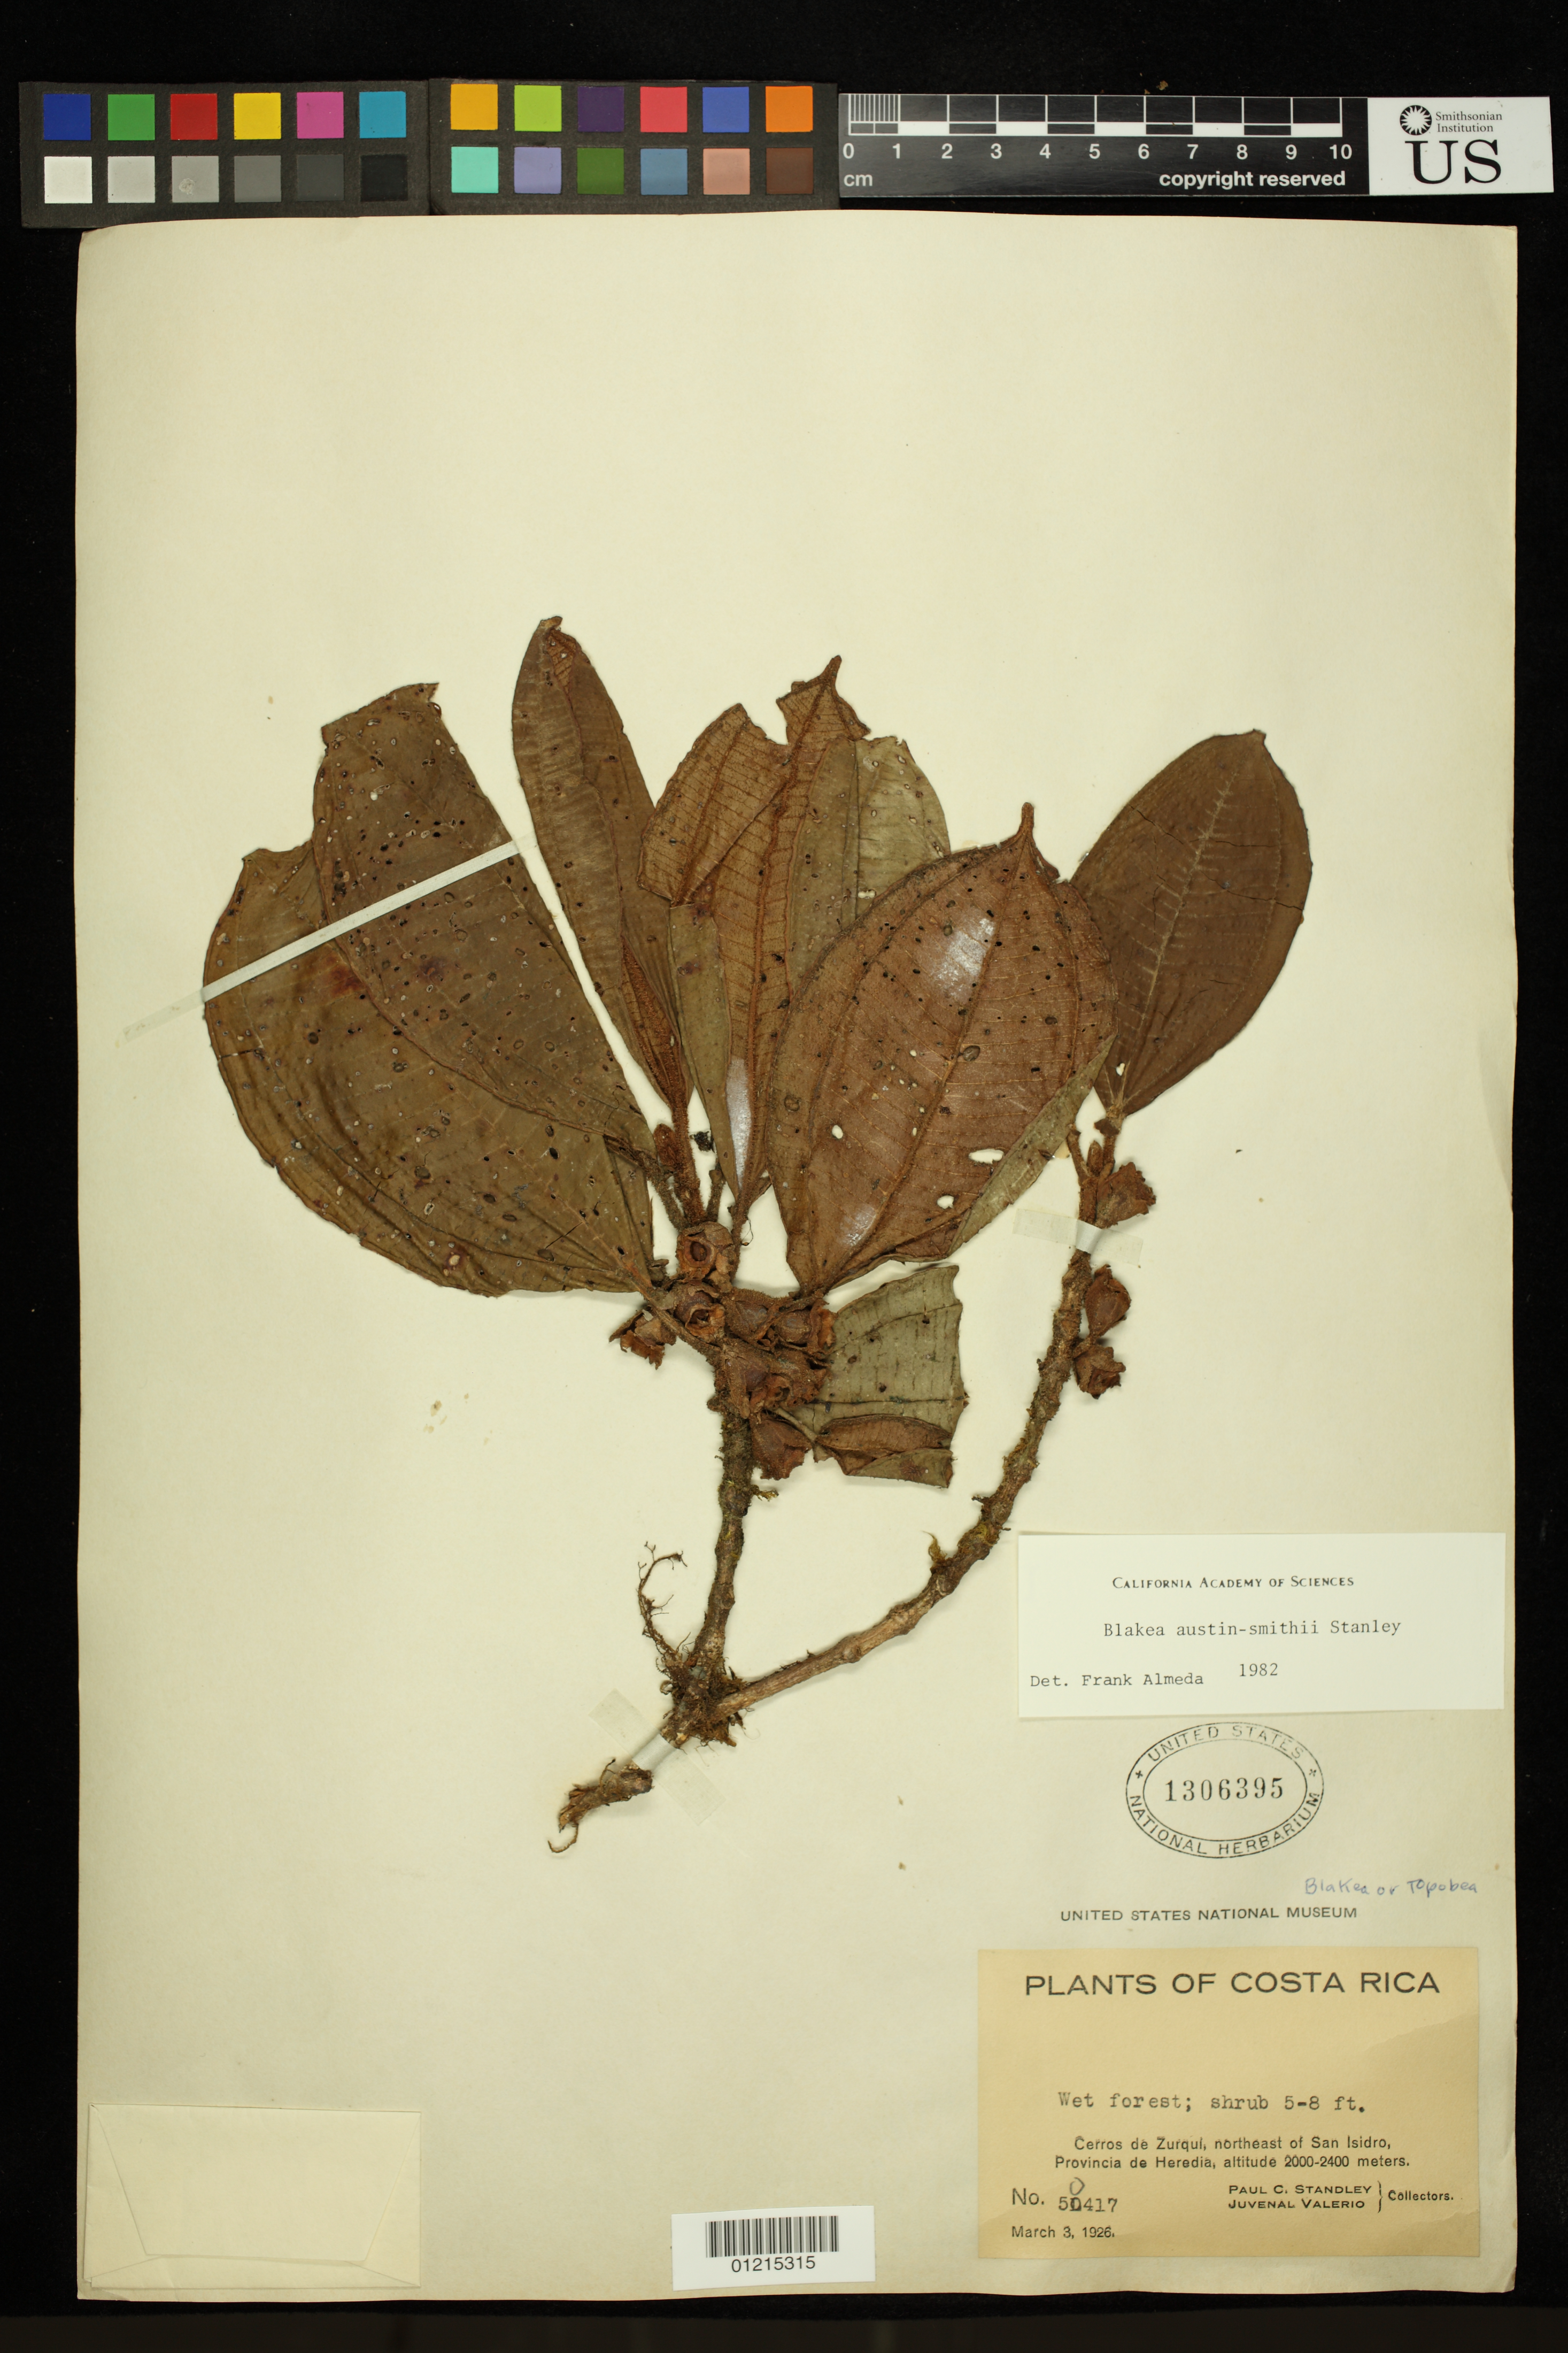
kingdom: Plantae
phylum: Tracheophyta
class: Magnoliopsida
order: Myrtales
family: Melastomataceae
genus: Blakea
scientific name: Blakea austin-smithii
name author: Standl.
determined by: Almeda, F.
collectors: P. C. Standley & J. Valerio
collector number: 50417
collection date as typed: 3 Mar 1926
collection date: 1926-03-03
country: Costa Rica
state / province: Heredia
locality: Cerros de Zurquí, northeast of San Isidro.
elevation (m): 2000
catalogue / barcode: US 1306395